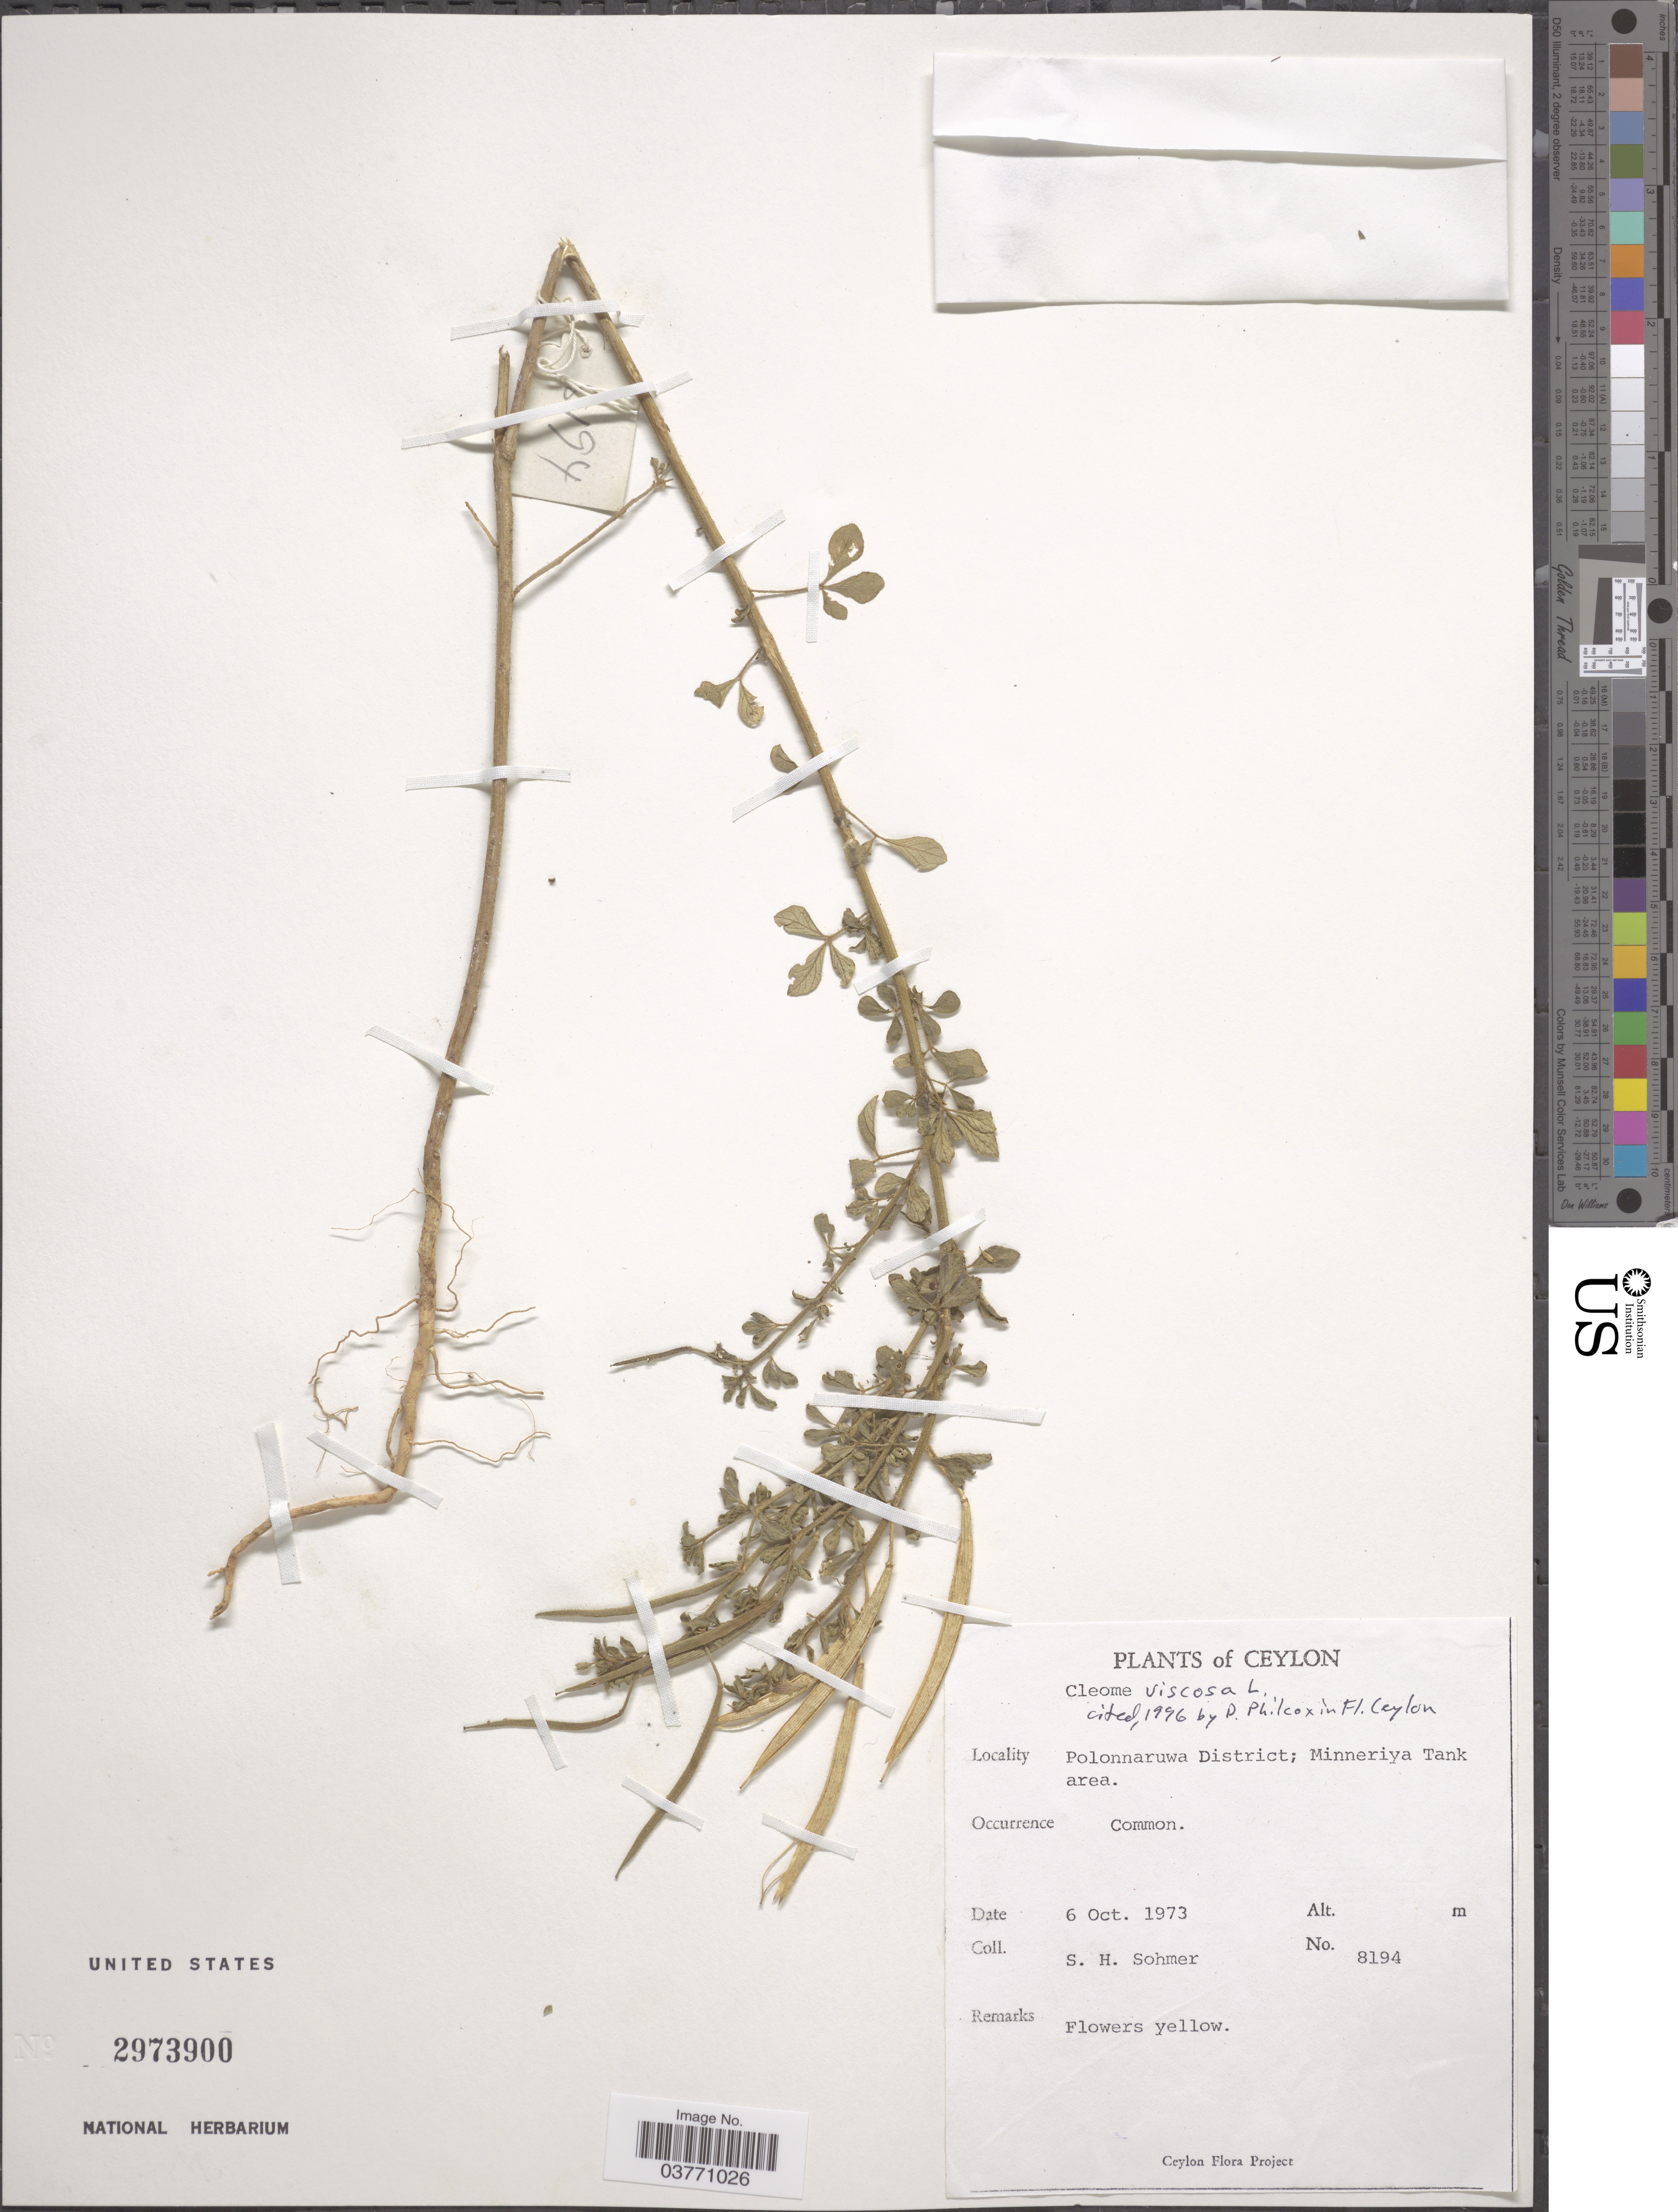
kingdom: Plantae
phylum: Tracheophyta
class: Magnoliopsida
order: Brassicales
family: Cleomaceae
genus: Arivela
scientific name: Arivela viscosa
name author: (L.) Raf.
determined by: Strong, M. T., (US), Smithsonian Institution - National Museum of Natural History (UNITED STATES)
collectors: S. H. Sohmer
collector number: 8194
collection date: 1973-10-06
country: Sri Lanka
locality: Ceylon. Polonnaruwa District; Minneriya Tank area.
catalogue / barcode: US 2973900